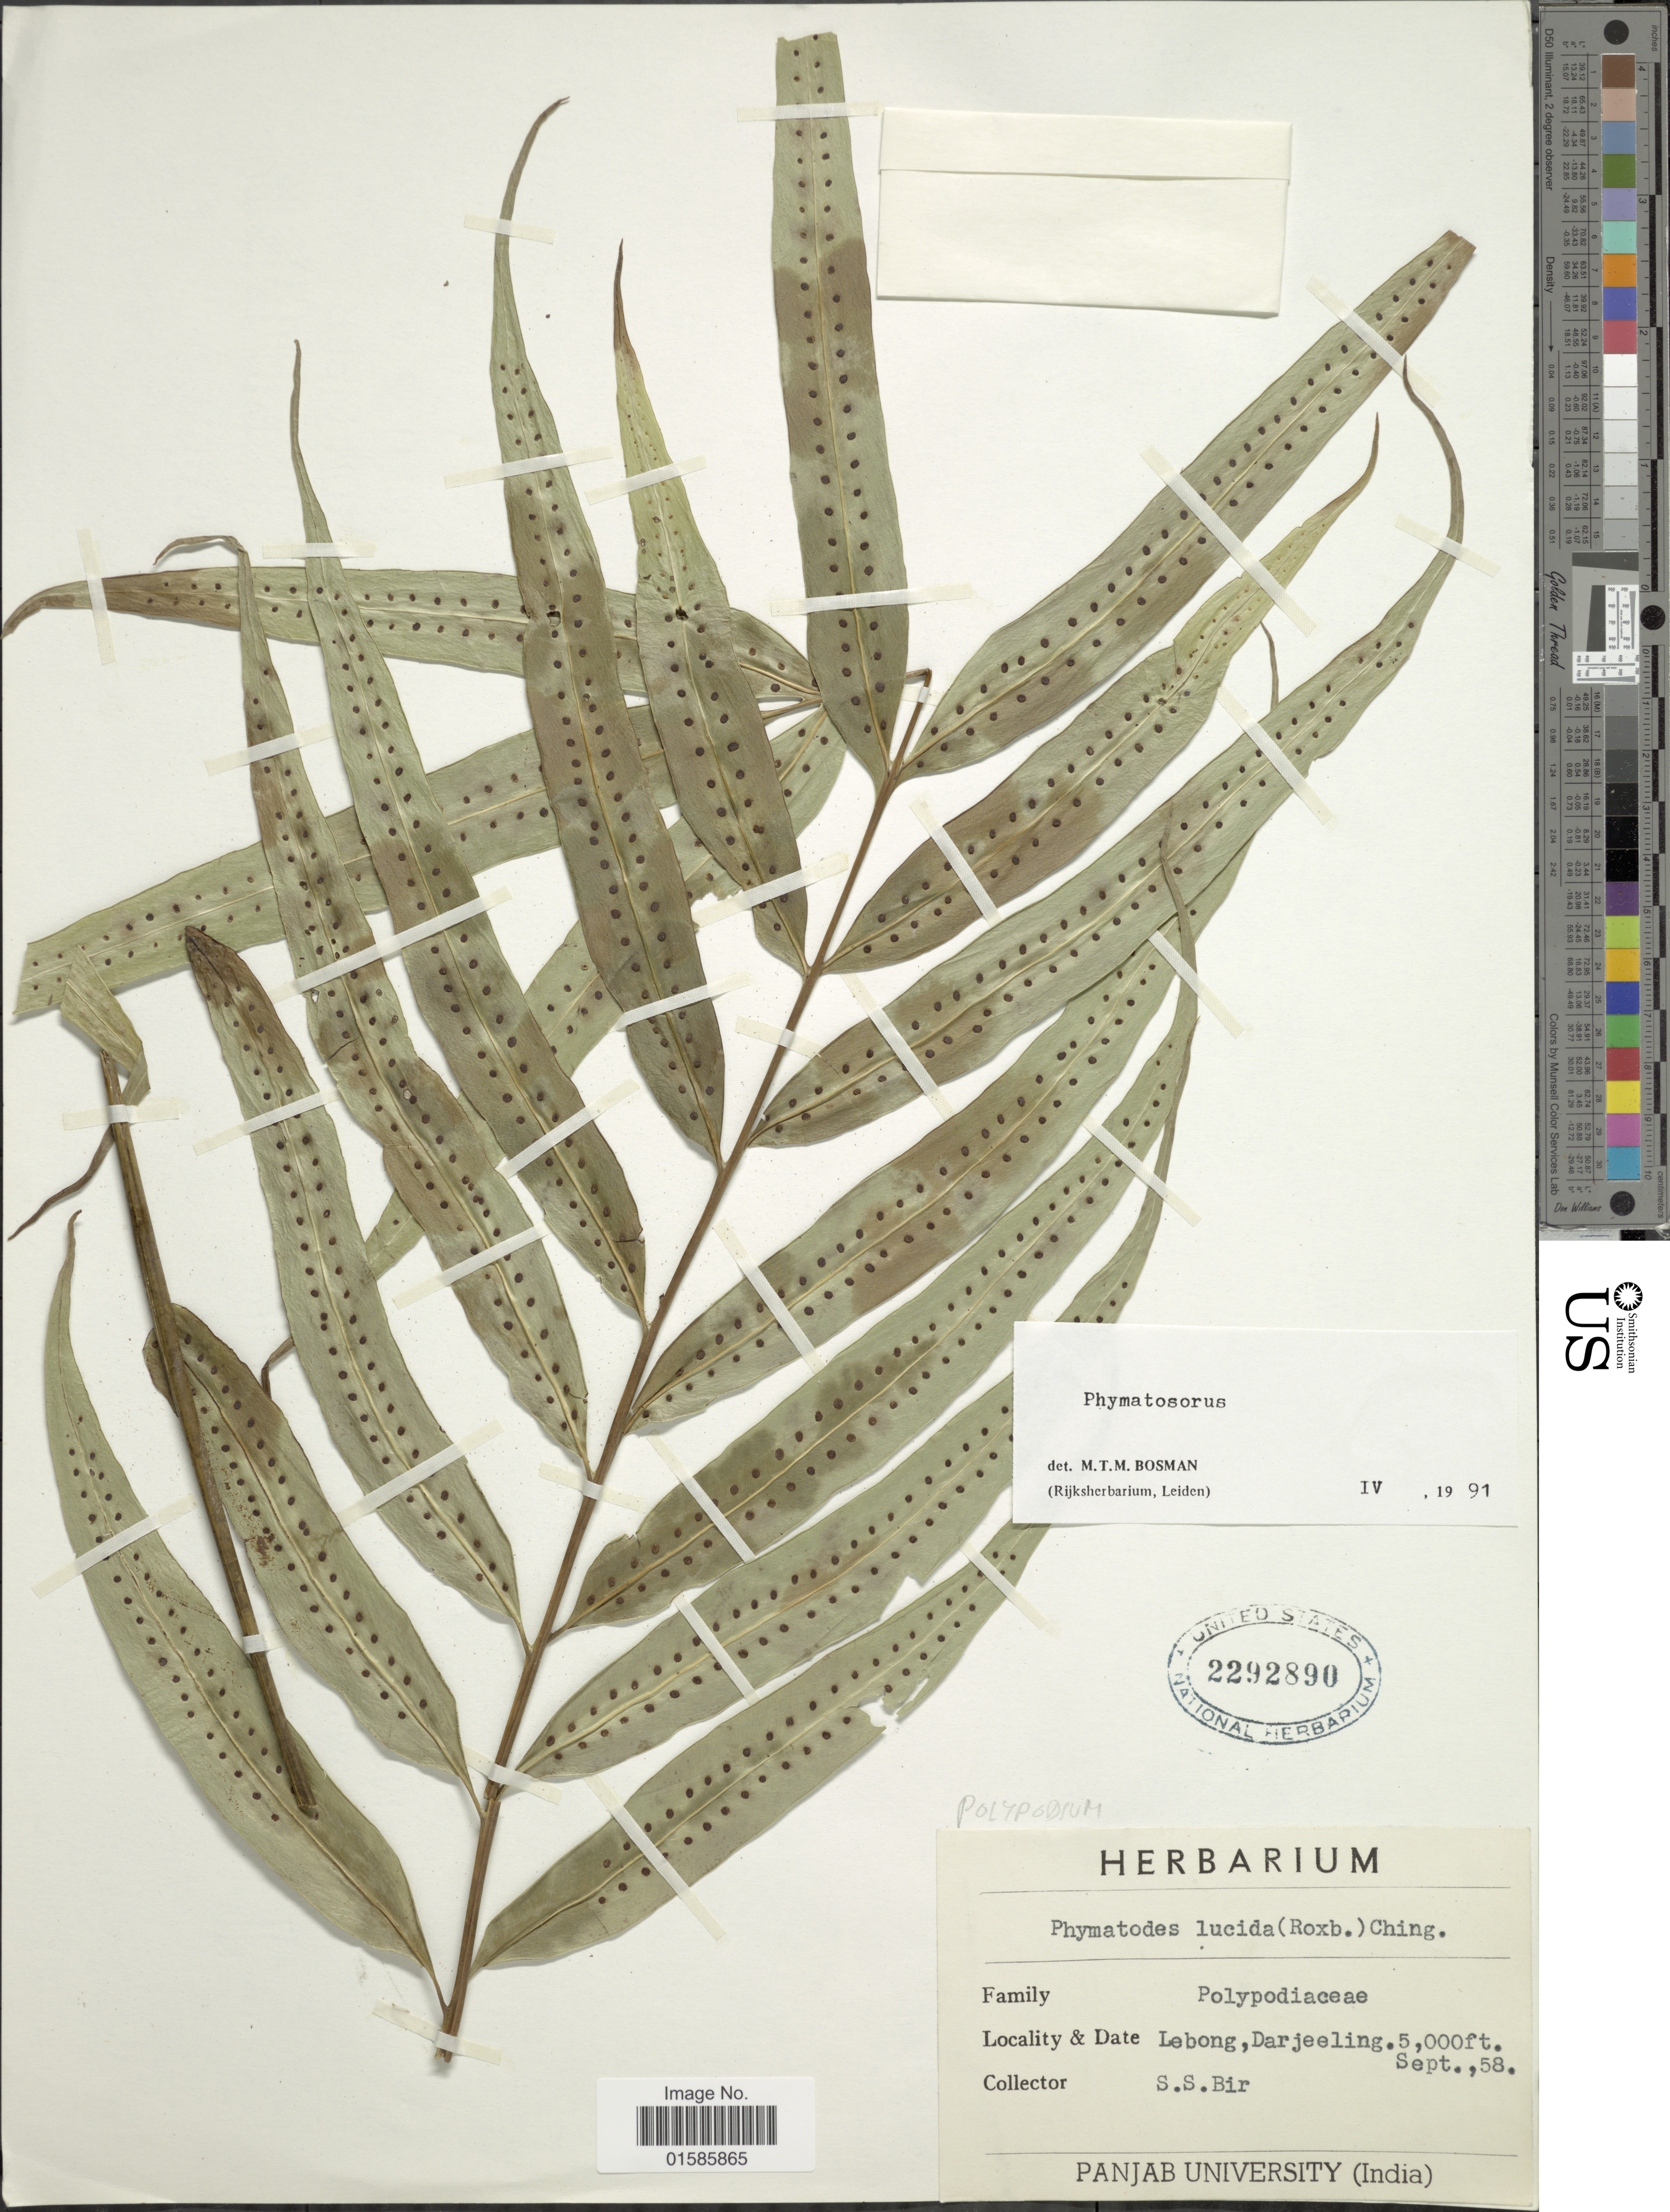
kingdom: Plantae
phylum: Tracheophyta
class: Polypodiopsida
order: Polypodiales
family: Polypodiaceae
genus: Microsorum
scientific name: Microsorum lucidum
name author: (Roxb. ex Griff.) Copel.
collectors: S. S. Bir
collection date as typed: Transcribed d/m/y: /9/58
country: India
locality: Lebong, Darjeeling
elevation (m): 1524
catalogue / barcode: US 2292890